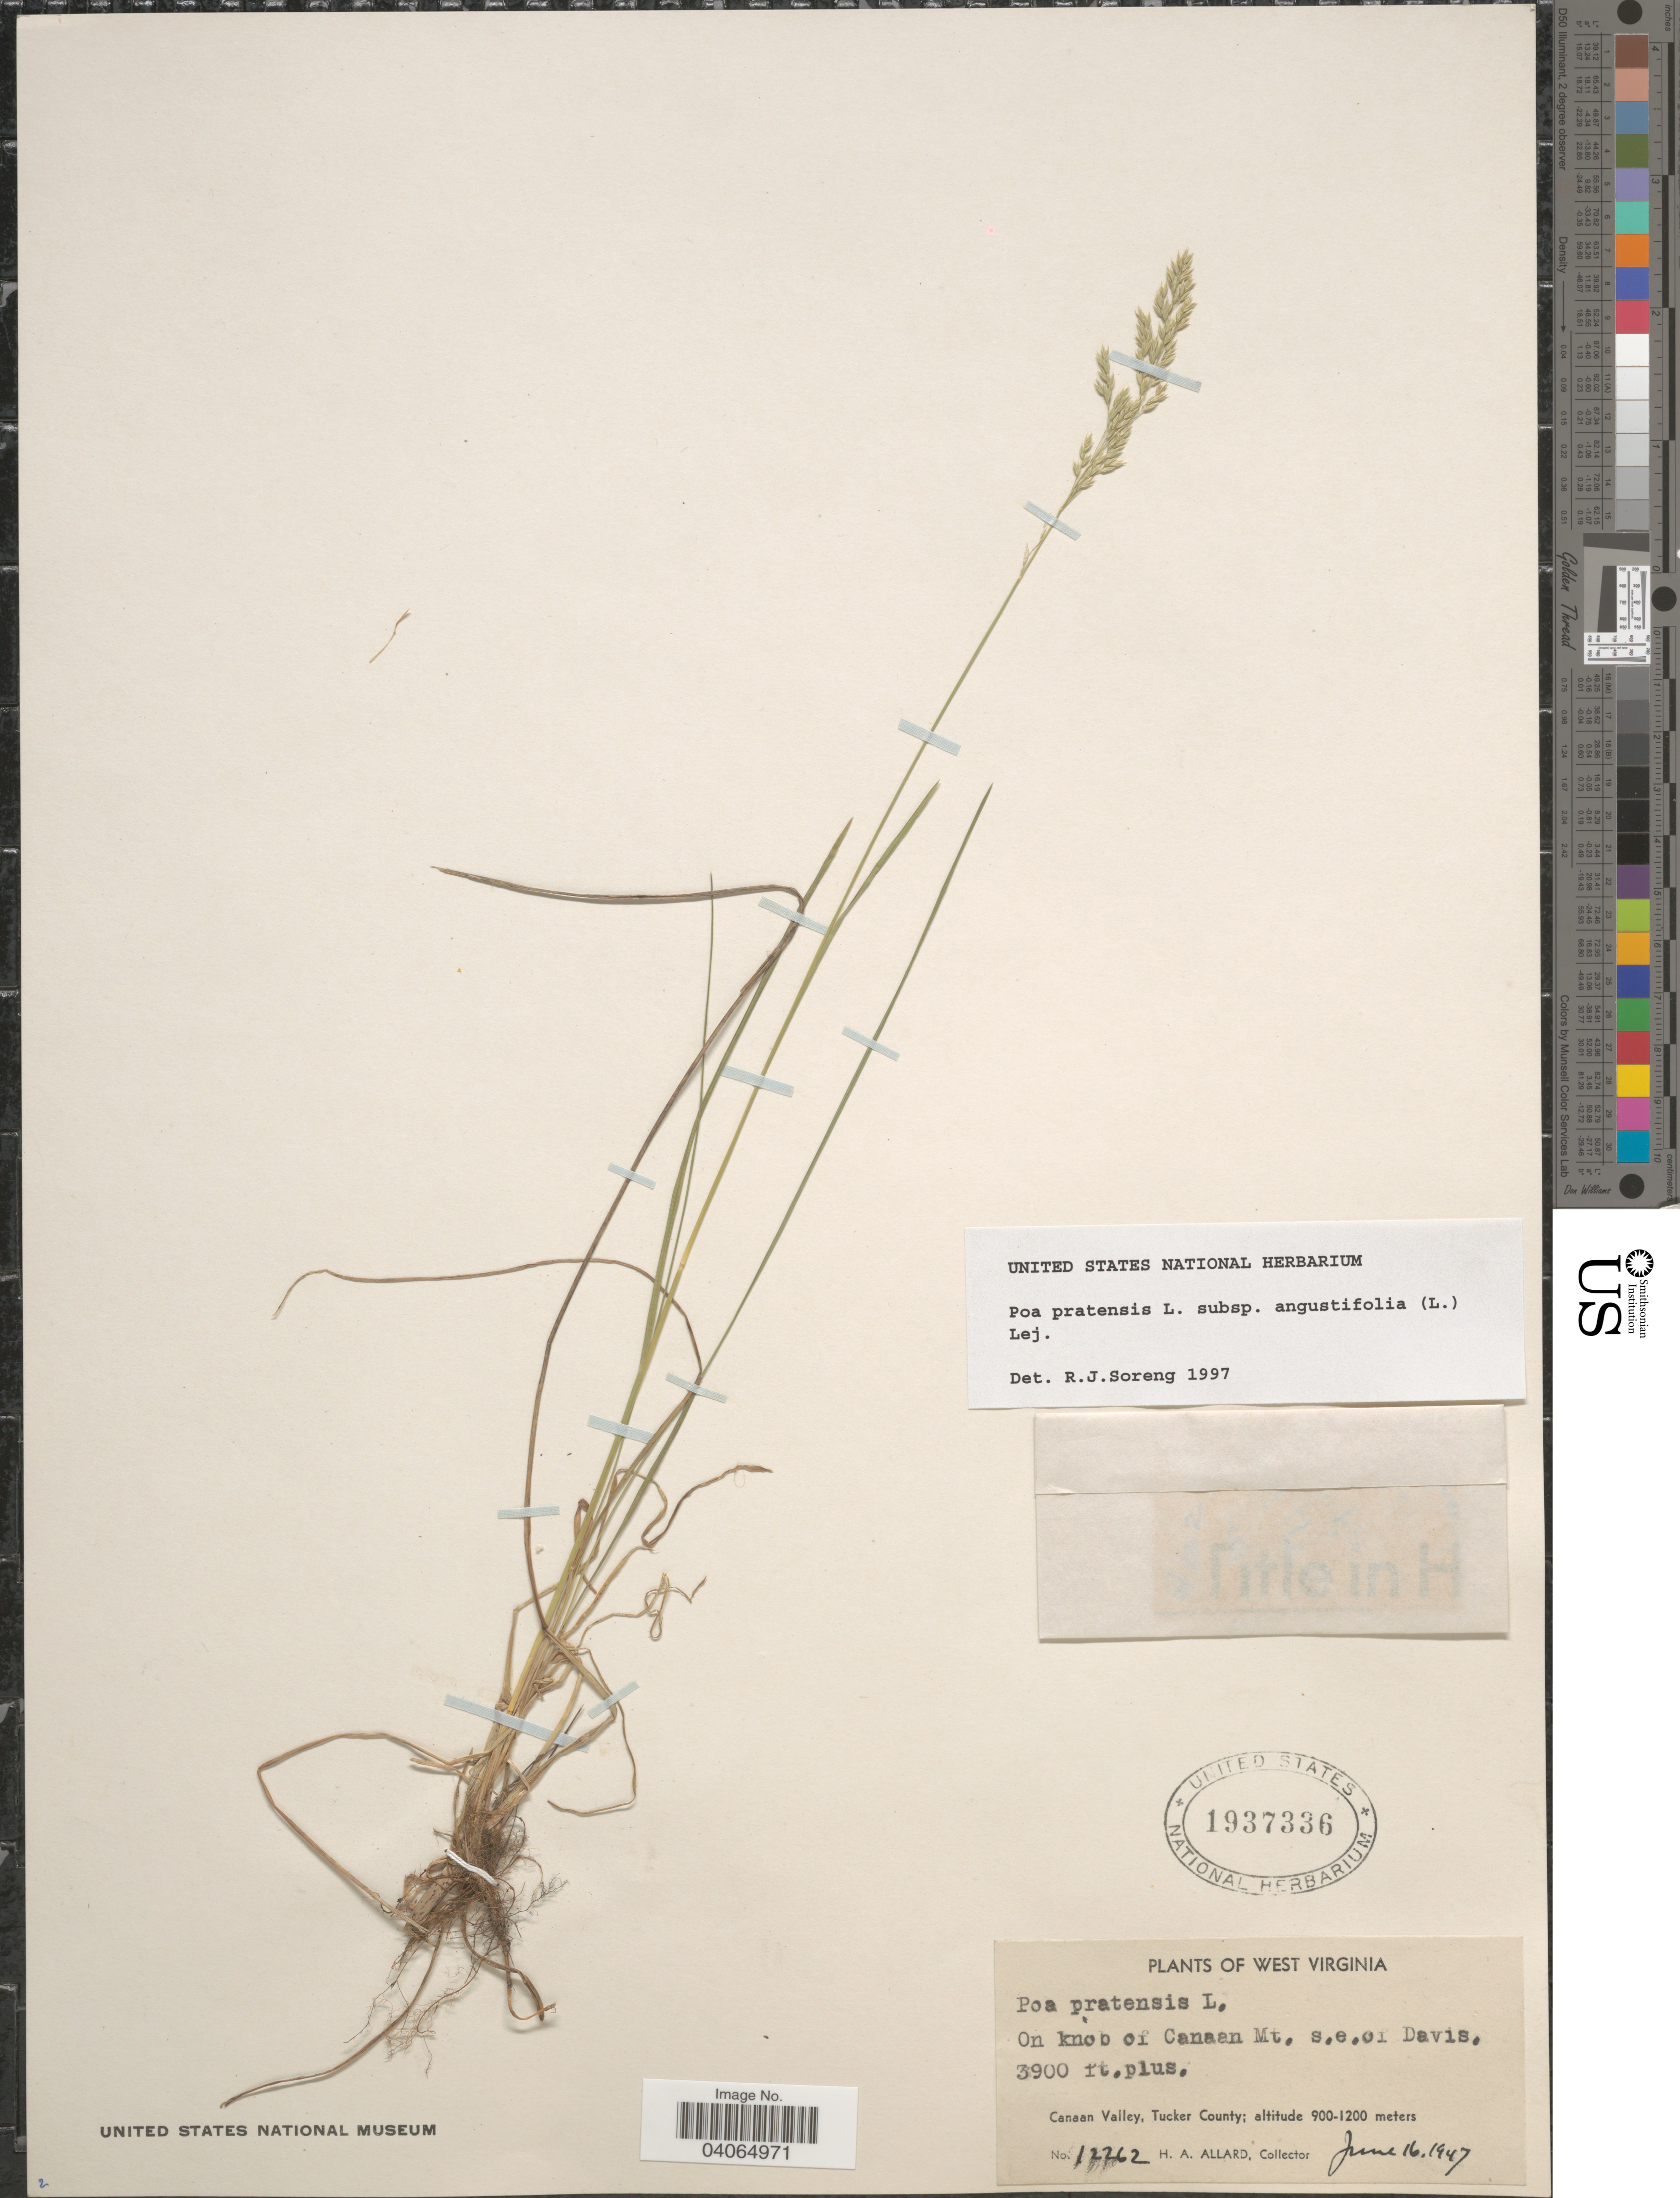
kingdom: Plantae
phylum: Tracheophyta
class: Liliopsida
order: Poales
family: Poaceae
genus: Poa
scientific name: Poa pratensis subsp. angustifolia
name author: (L.) Lej.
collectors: H. A. Allard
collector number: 12262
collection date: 1947-06-16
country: United States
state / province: West Virginia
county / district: Tucker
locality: On knob of Canaan Mt. s.e. of Davis. Canaan Valley, Tucker County.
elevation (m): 1189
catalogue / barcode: US 1937336